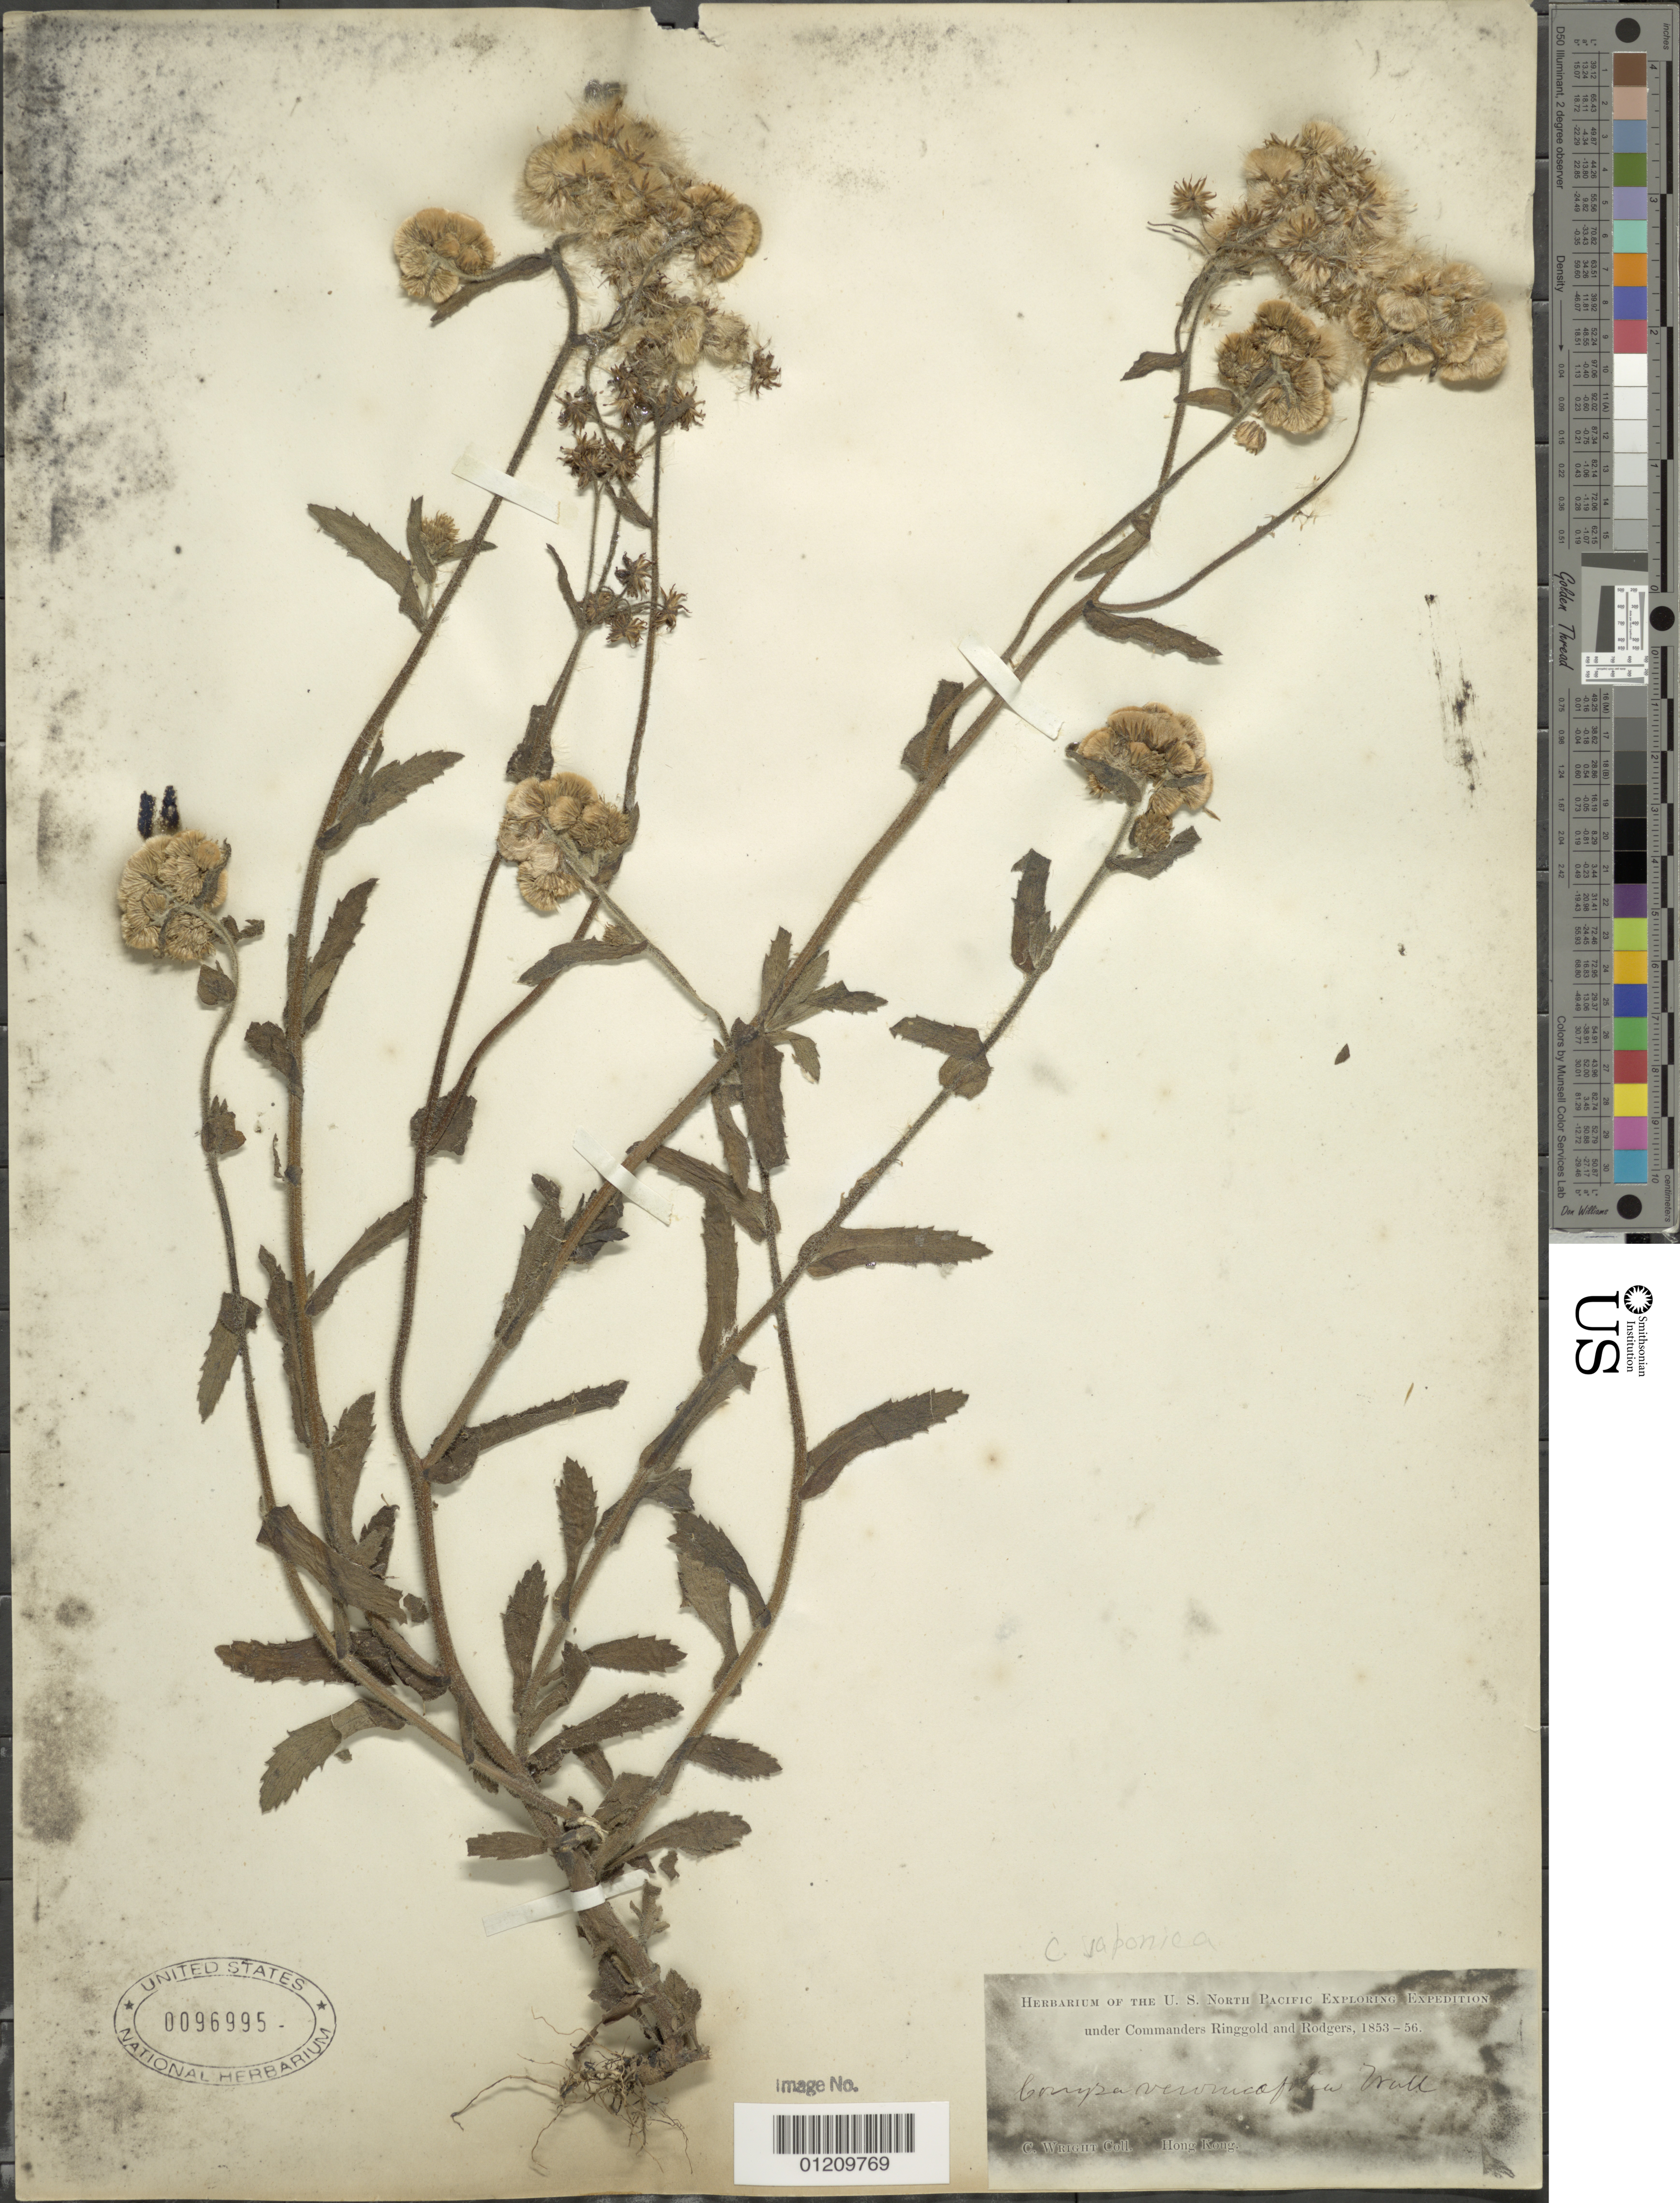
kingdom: Plantae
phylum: Tracheophyta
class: Magnoliopsida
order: Asterales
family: Asteraceae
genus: Conyza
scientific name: Conyza japonica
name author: (Thunb.) Less.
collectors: C. Wright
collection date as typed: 1853 to -- -- 1856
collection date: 1853/1856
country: China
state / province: Hong Kong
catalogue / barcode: US 96995